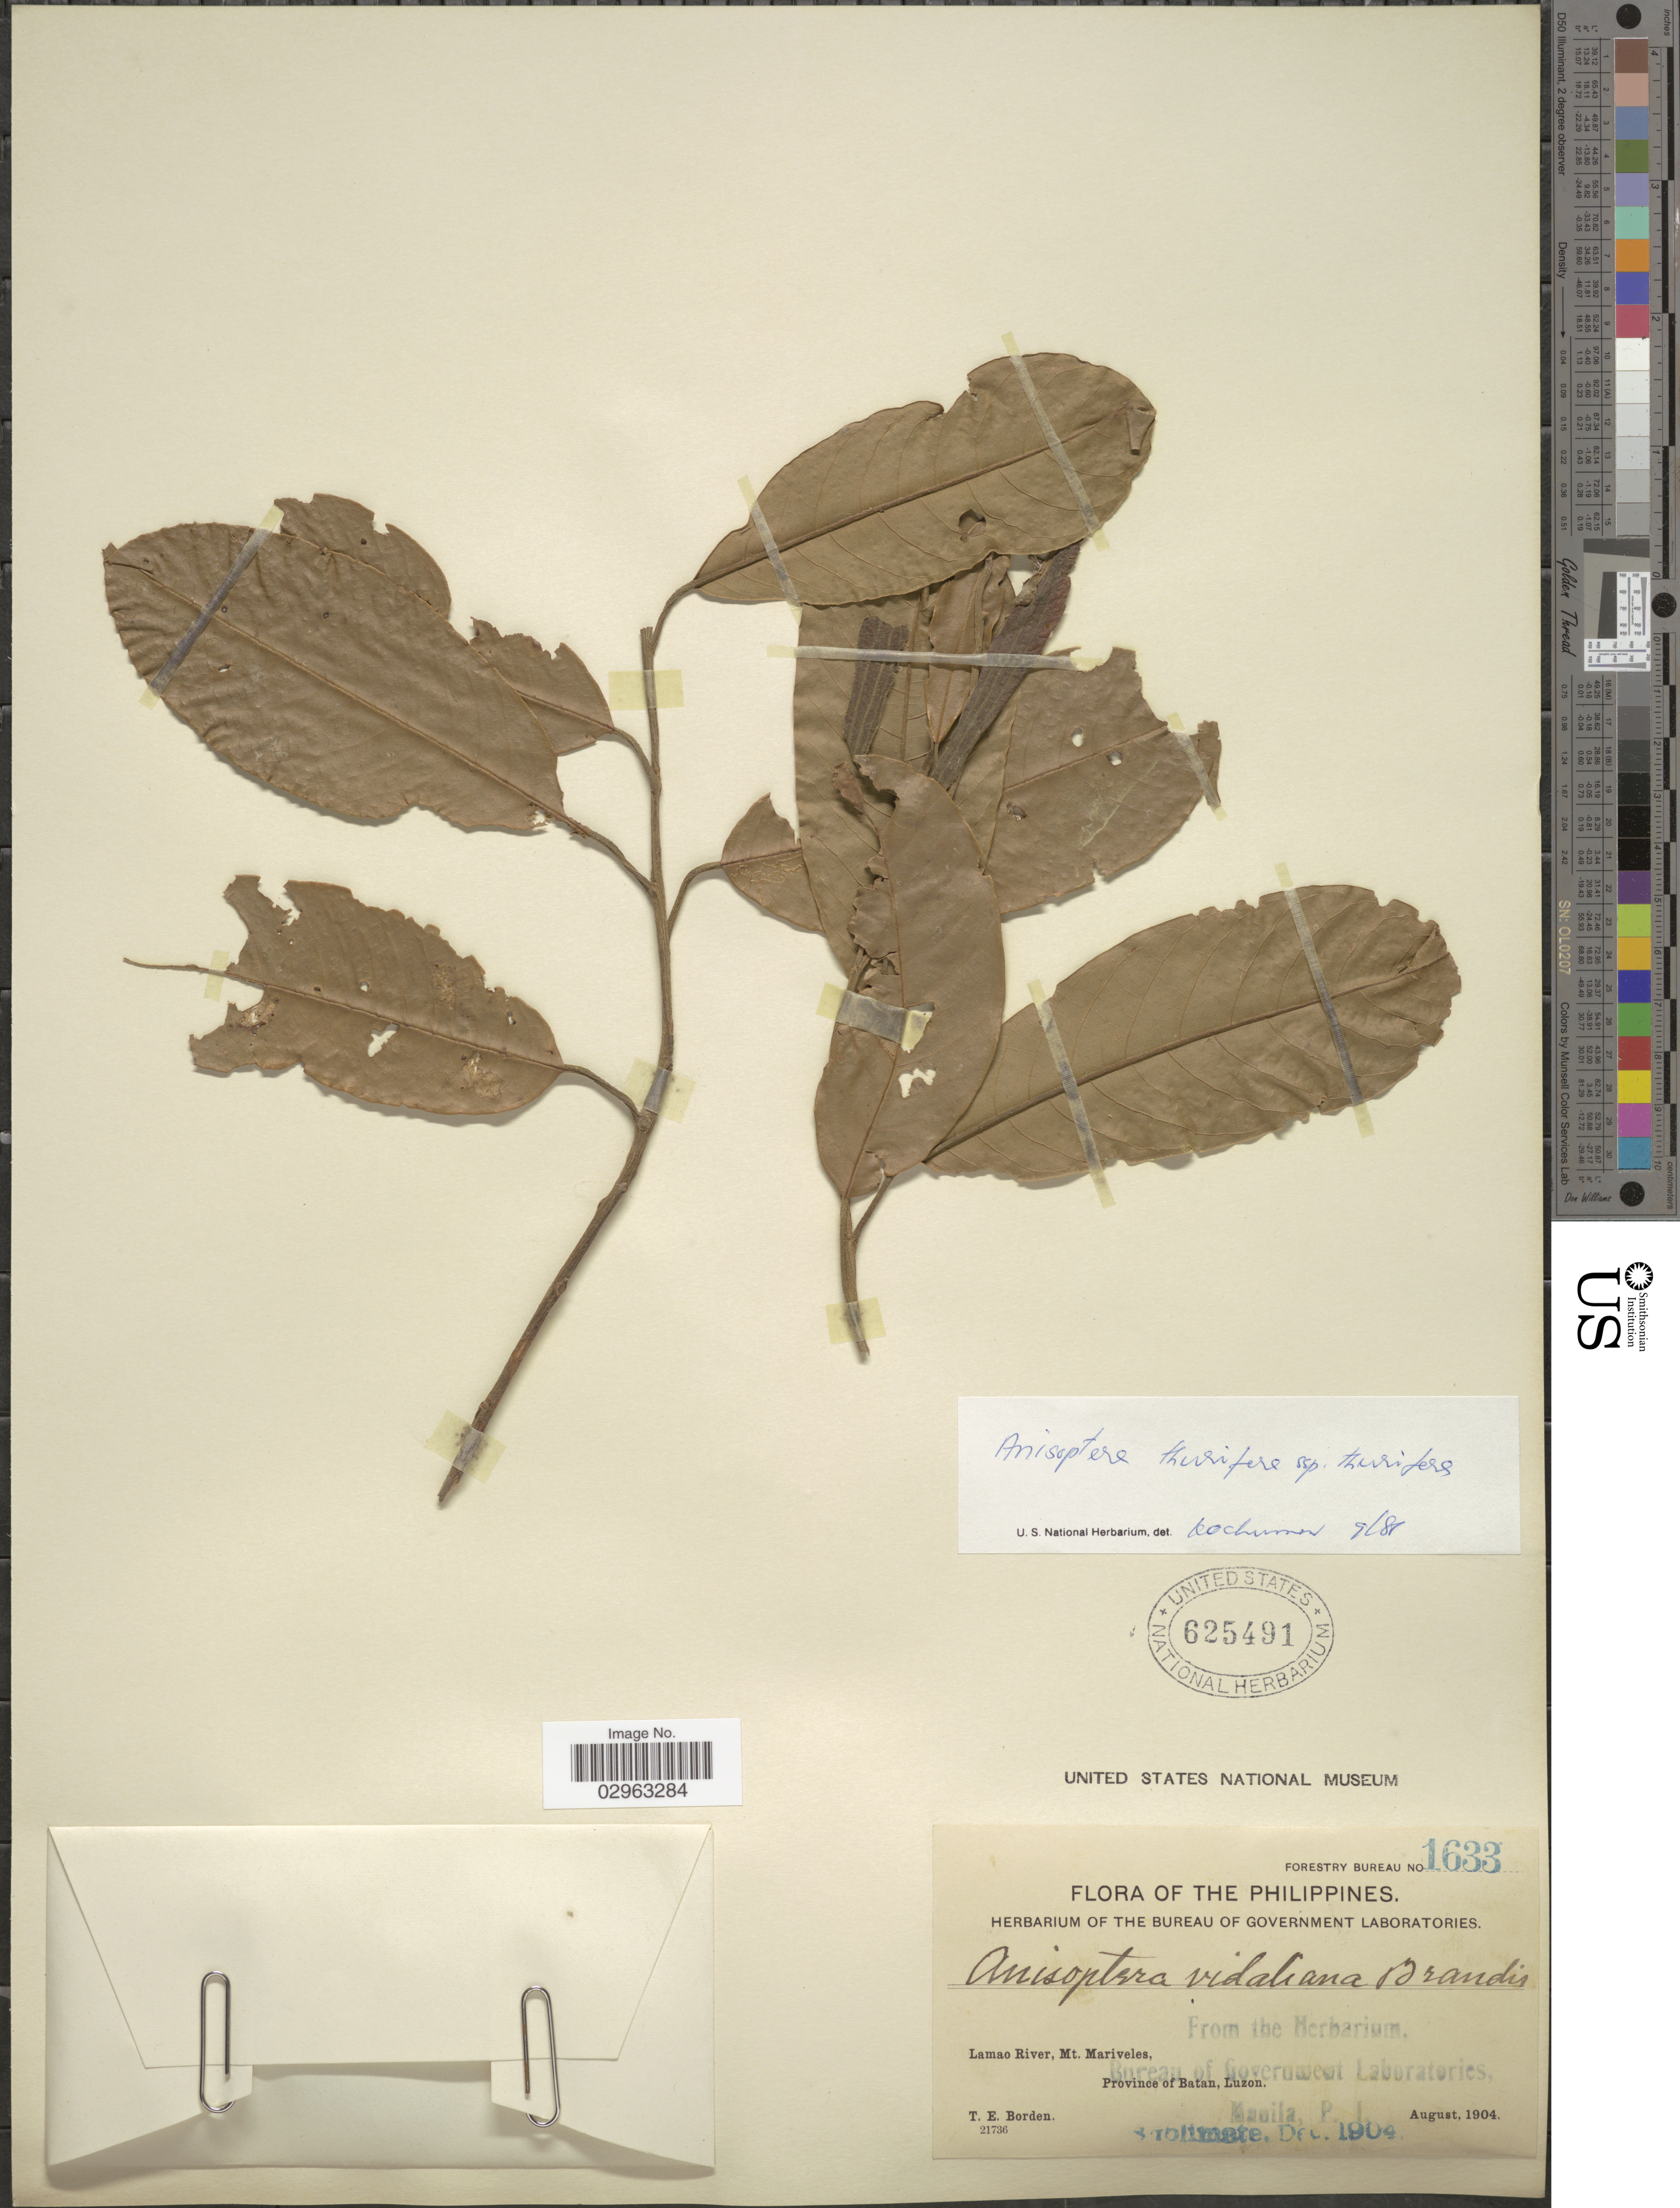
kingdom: Plantae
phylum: Tracheophyta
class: Magnoliopsida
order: Malvales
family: Dipterocarpaceae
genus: Anisoptera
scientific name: Anisoptera thurifera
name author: (Blanco) Blume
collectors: T. E. Borden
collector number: Forestry Bureau 1633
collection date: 1904-08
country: Philippines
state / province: Cagayan Valley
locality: Lamao River, Mt. Mariveles, Province of Batan, Luzon.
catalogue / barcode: US 625491